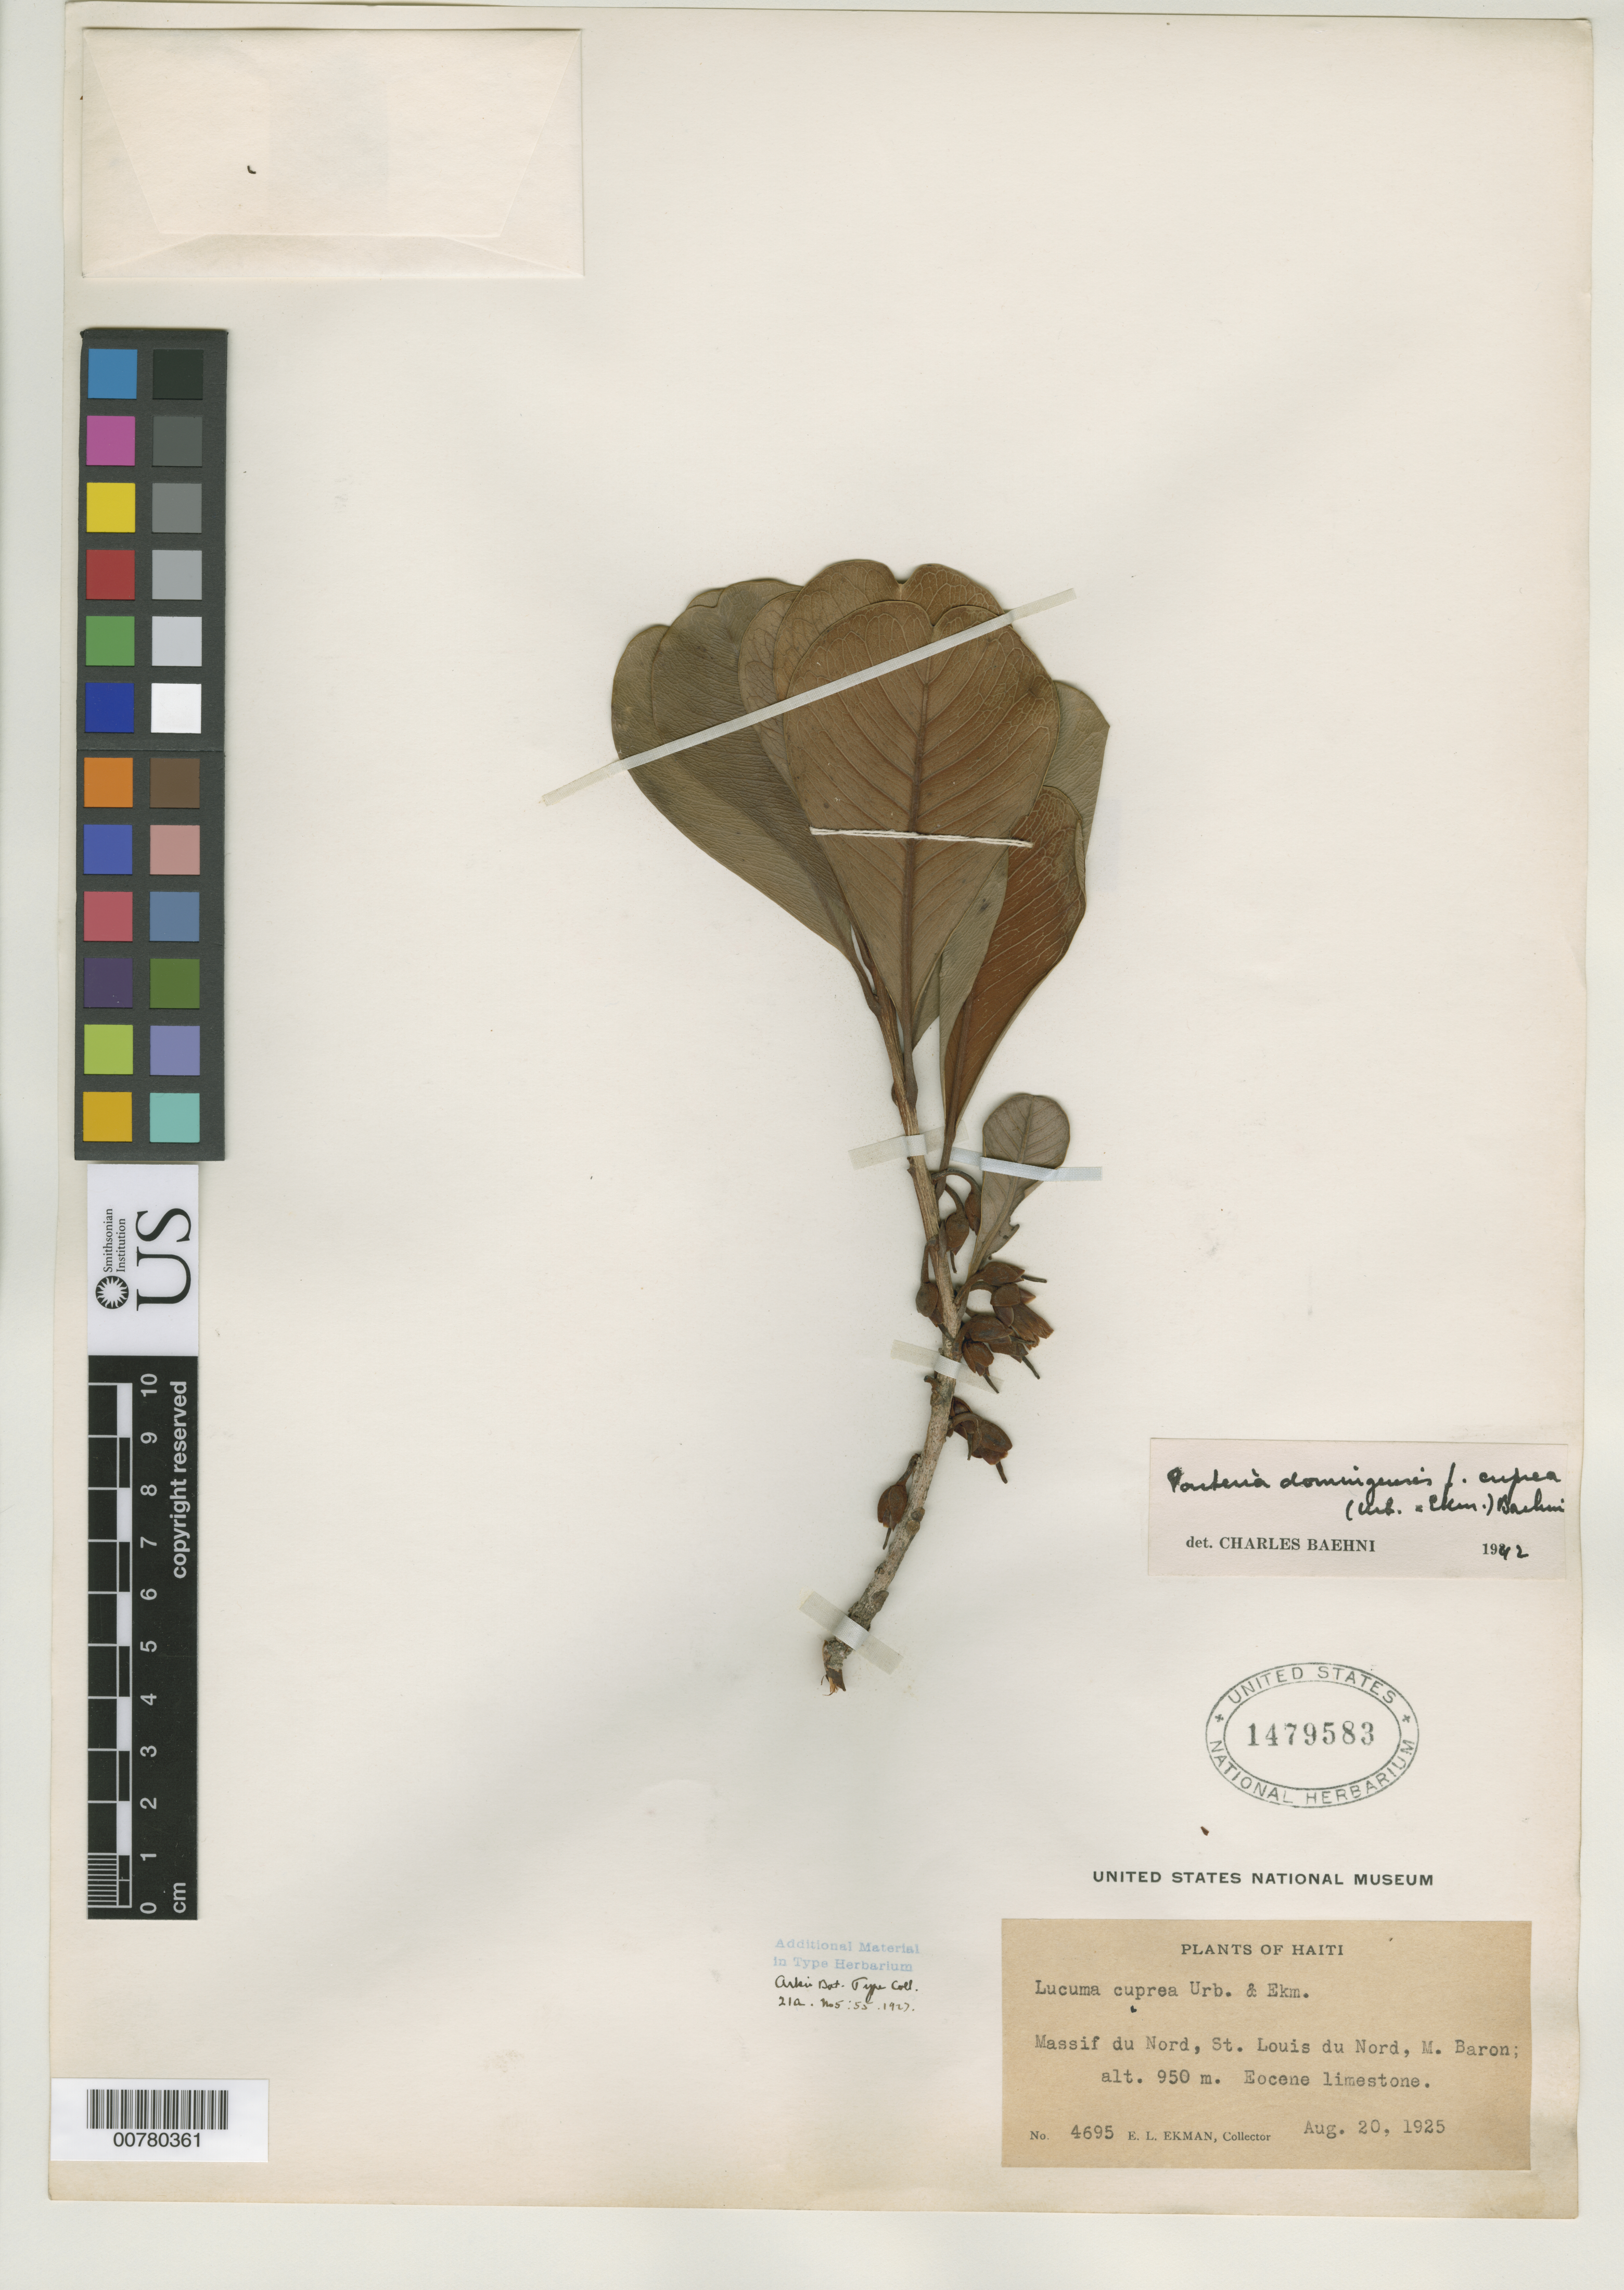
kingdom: Plantae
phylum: Tracheophyta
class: Magnoliopsida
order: Ericales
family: Sapotaceae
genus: Lucuma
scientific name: Lucuma cuprea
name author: Urb. & Ekman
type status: Isotype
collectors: E. L. Ekman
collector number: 4695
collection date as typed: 20 Aug 1925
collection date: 1925-08-20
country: Haiti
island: Hispaniola Island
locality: Massif du Nord, prope St. Louis du Nord, Morne Baron.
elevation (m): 950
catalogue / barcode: US 1479583